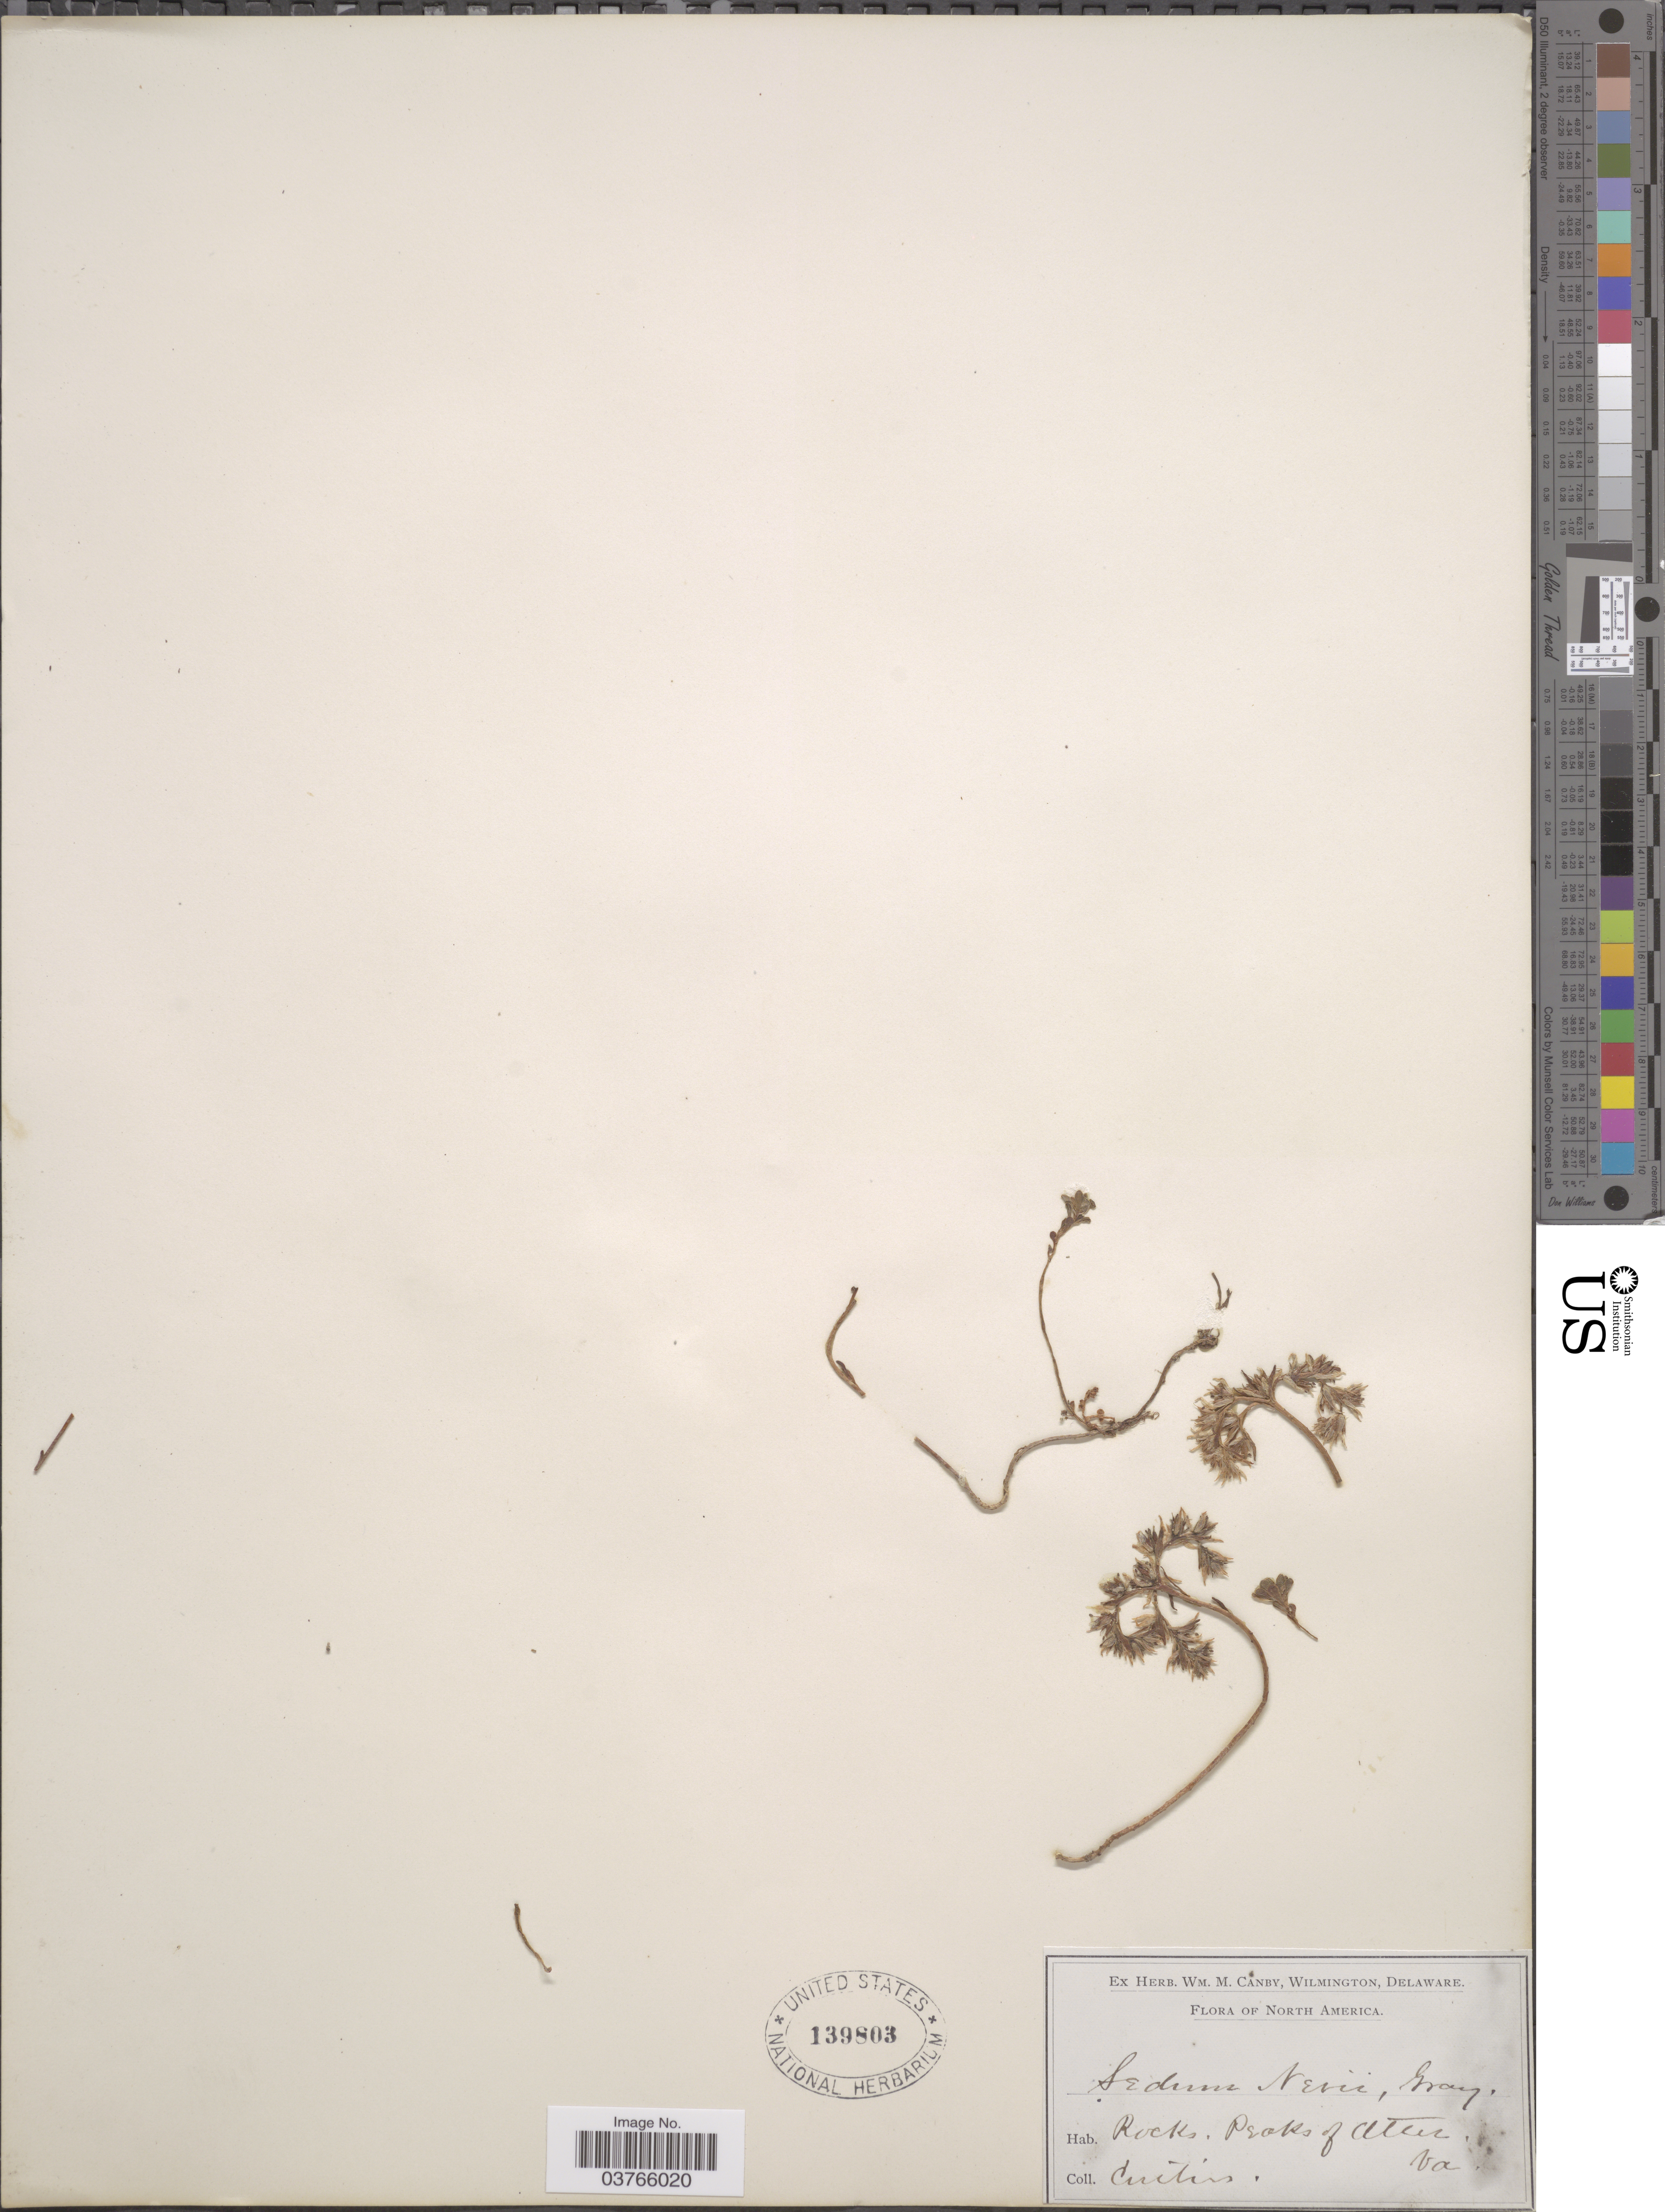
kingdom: Plantae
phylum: Tracheophyta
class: Magnoliopsida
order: Saxifragales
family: Crassulaceae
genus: Sedum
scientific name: Sedum glaucophyllum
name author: R.T. Clausen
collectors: -. Curtiss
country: United States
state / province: Virginia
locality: Rocks, Peaks of Olter.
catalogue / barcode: US 139803